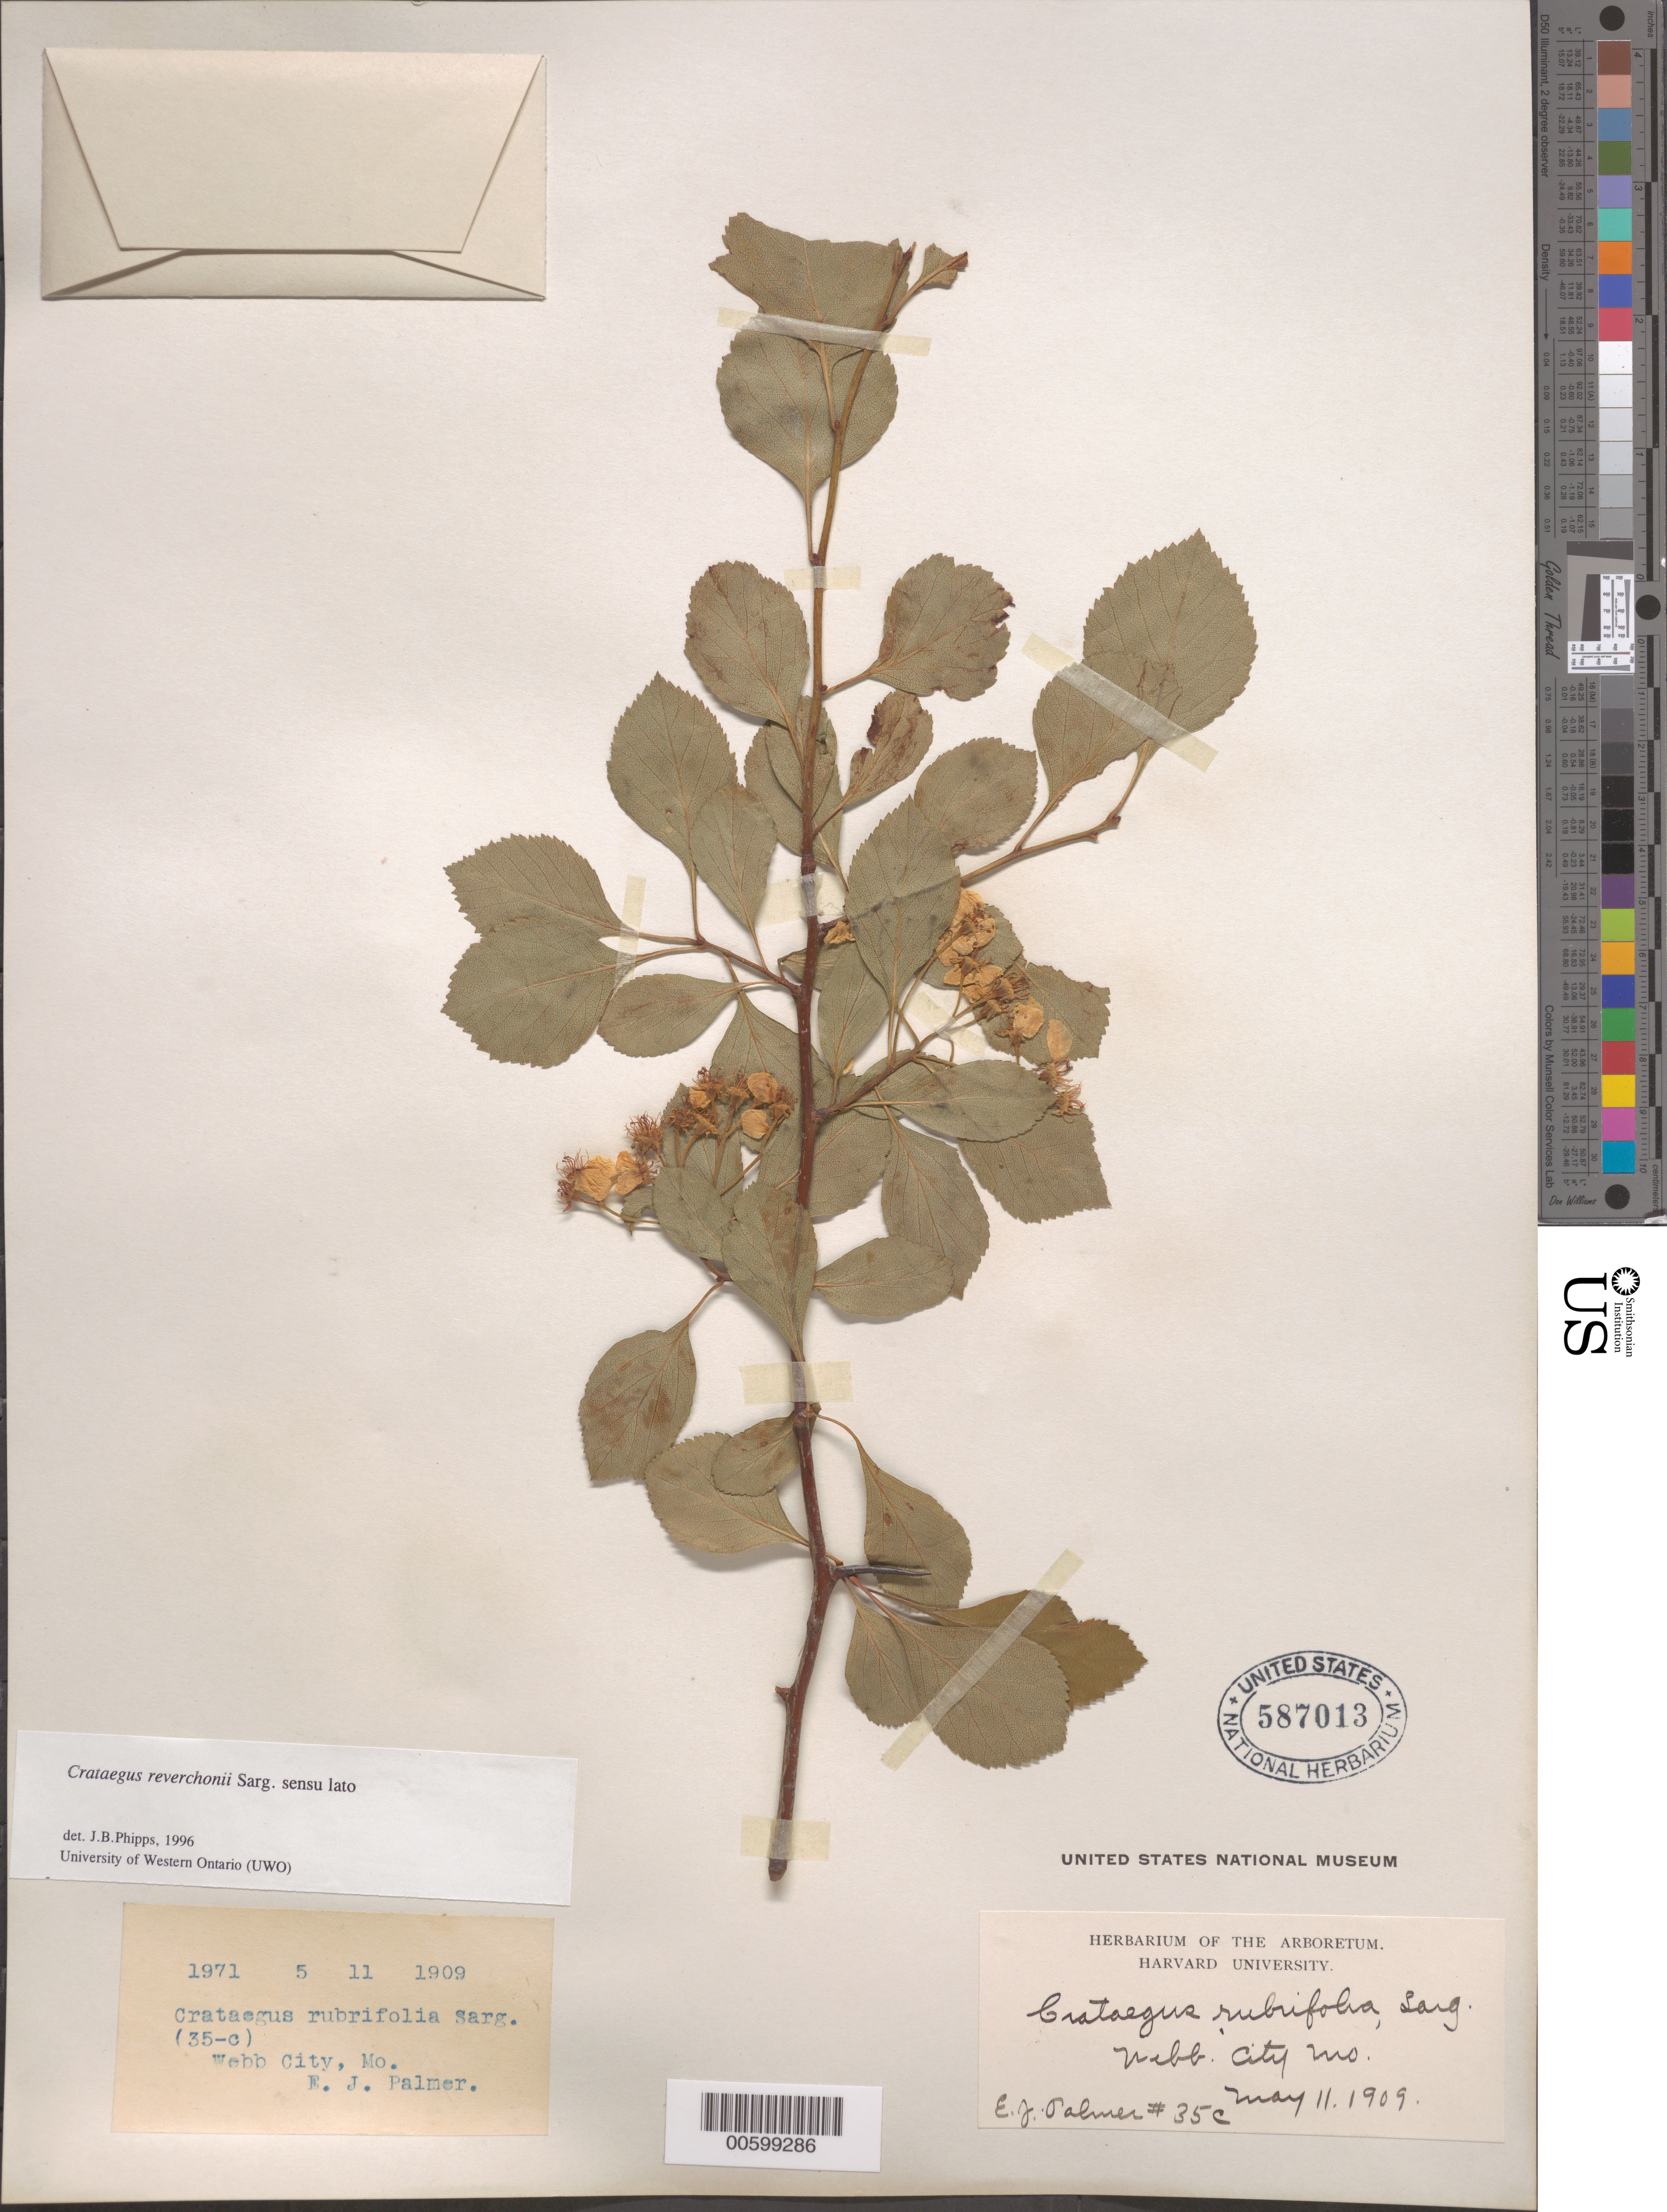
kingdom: Plantae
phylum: Tracheophyta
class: Magnoliopsida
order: Rosales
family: Rosaceae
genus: Crataegus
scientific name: Crataegus reverchonii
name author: Sarg.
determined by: Phipps, James B., (UWO), University of Western Ontario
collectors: E. J. Palmer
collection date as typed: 11 May 1909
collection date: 1909-05-11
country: United States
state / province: Missouri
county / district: Jasper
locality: Webb City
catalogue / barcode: US 587013